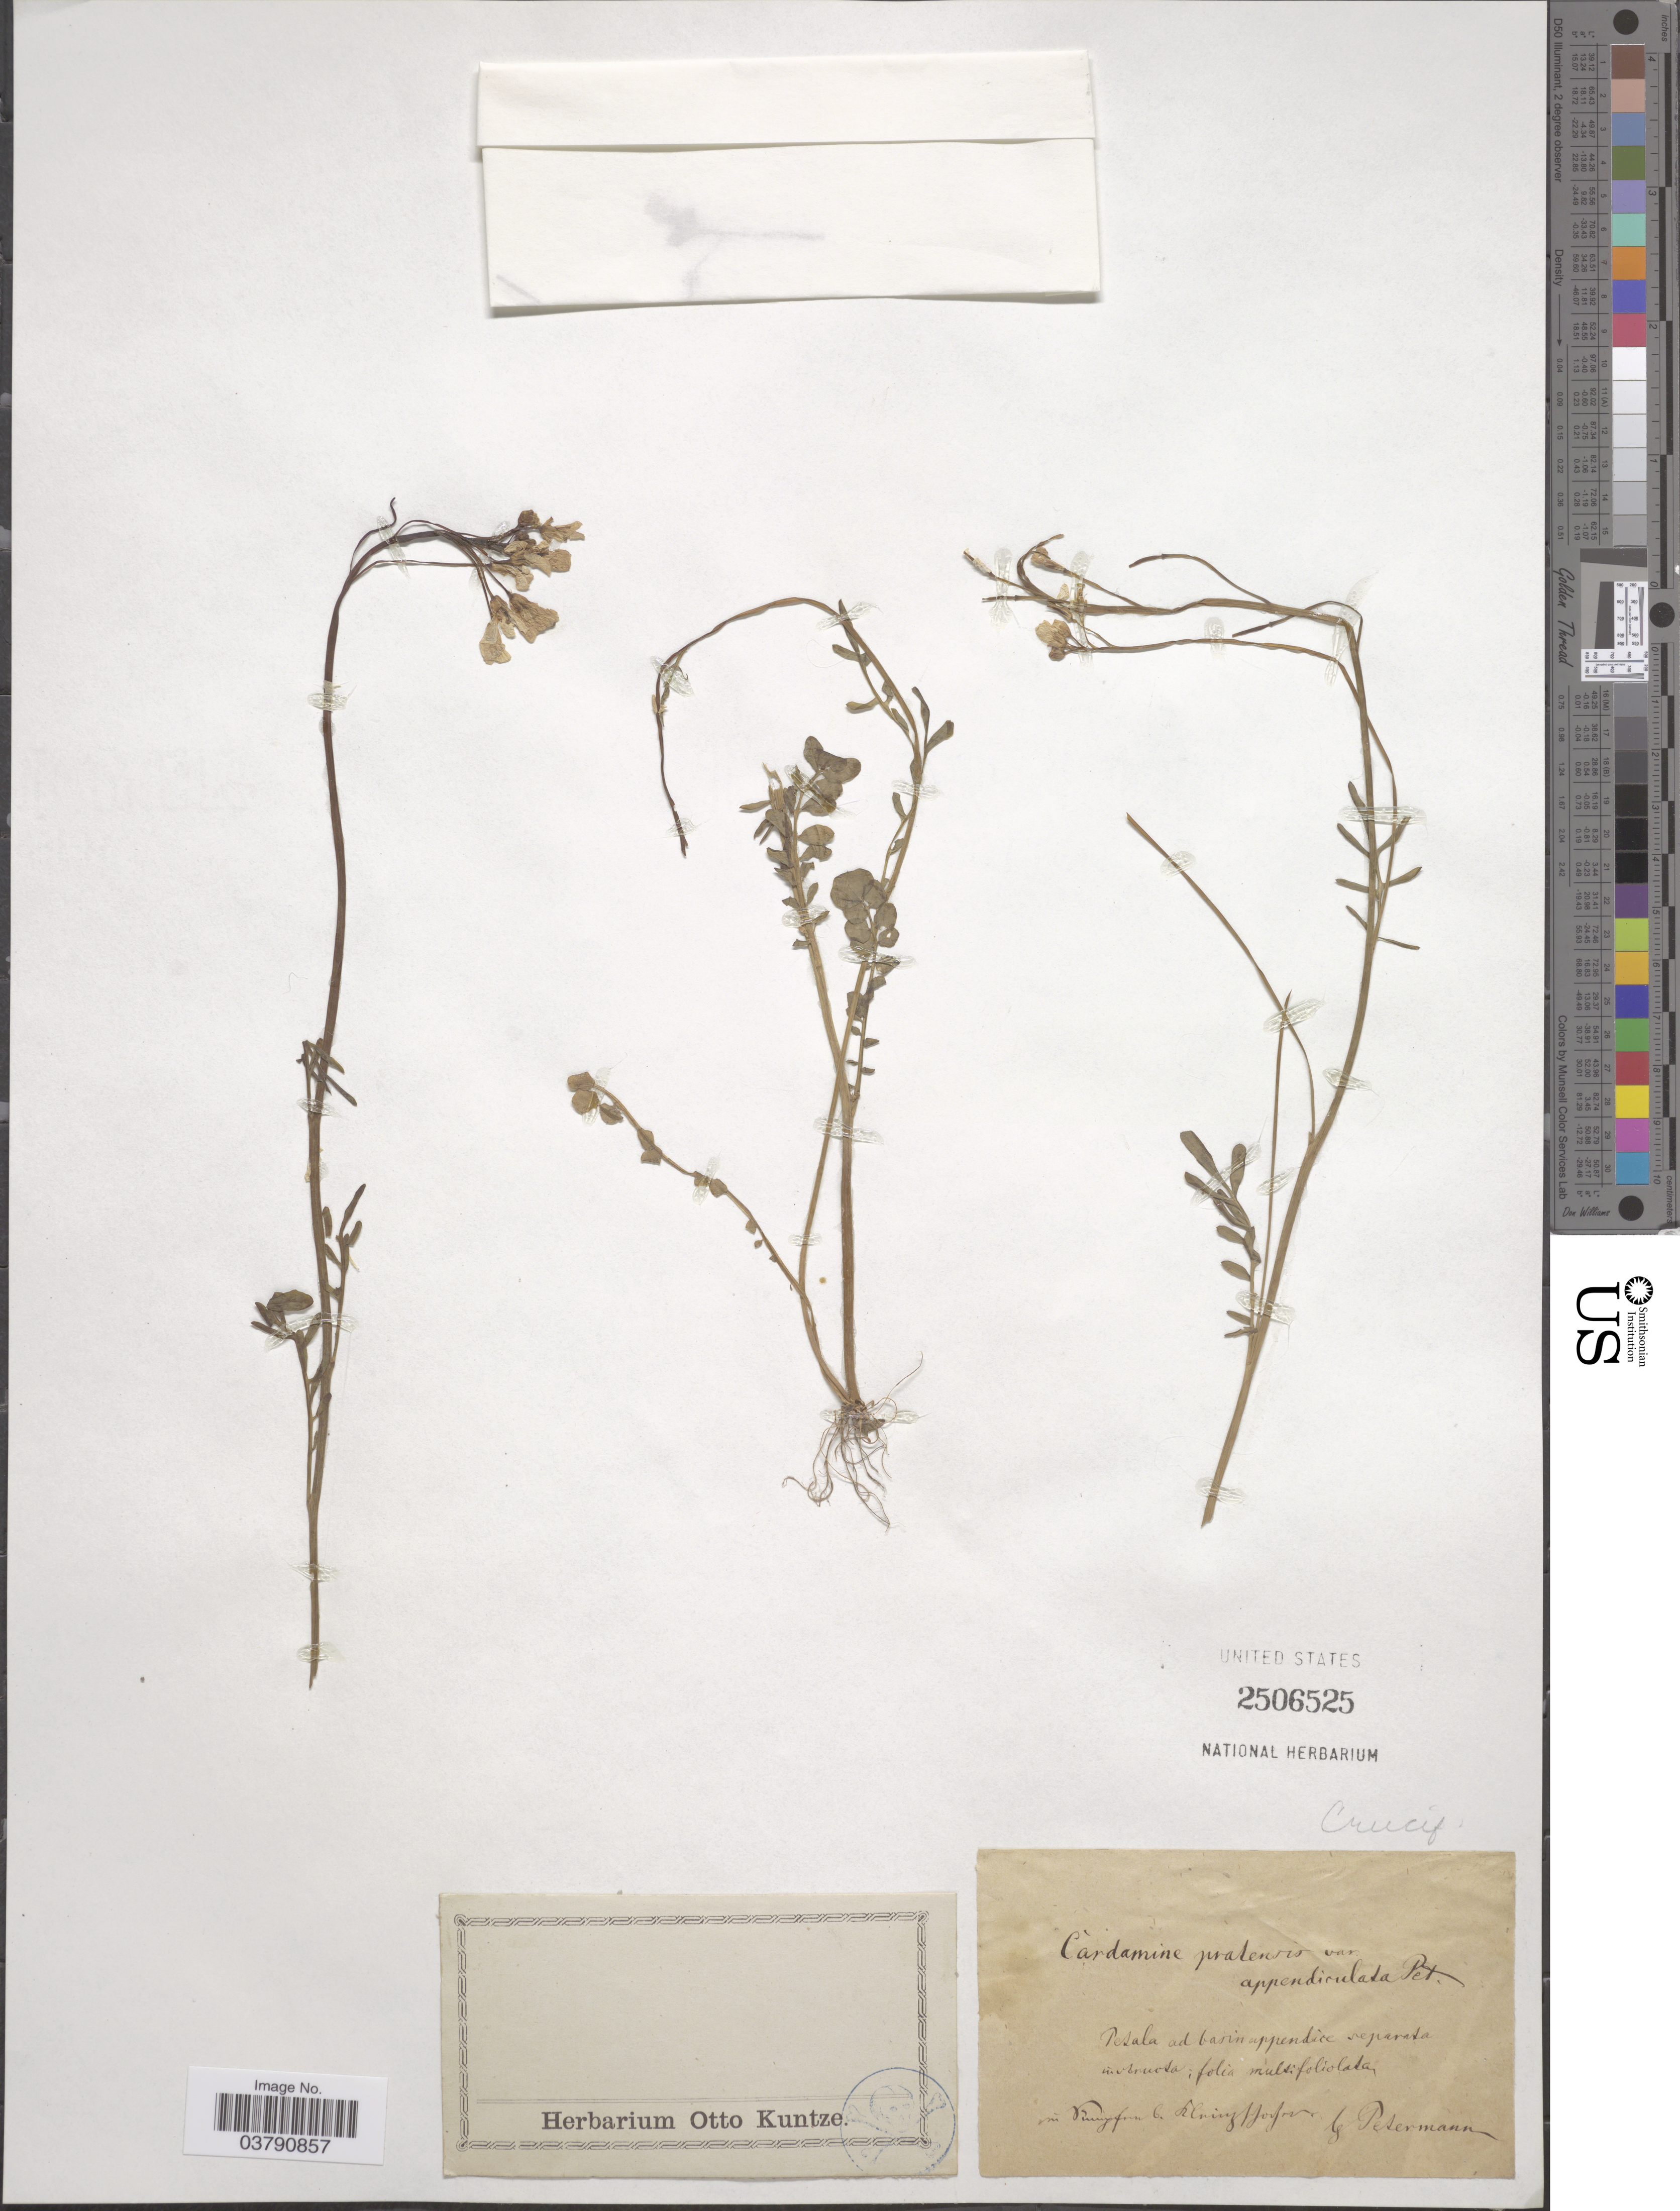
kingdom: Plantae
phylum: Tracheophyta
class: Magnoliopsida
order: Brassicales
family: Brassicaceae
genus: Cardamine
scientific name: Cardamine pratensis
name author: L.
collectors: G. Petermann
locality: Im Vinningfrin [interpreted] d. Hningfjorfrin [interpreted].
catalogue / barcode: US 2506525